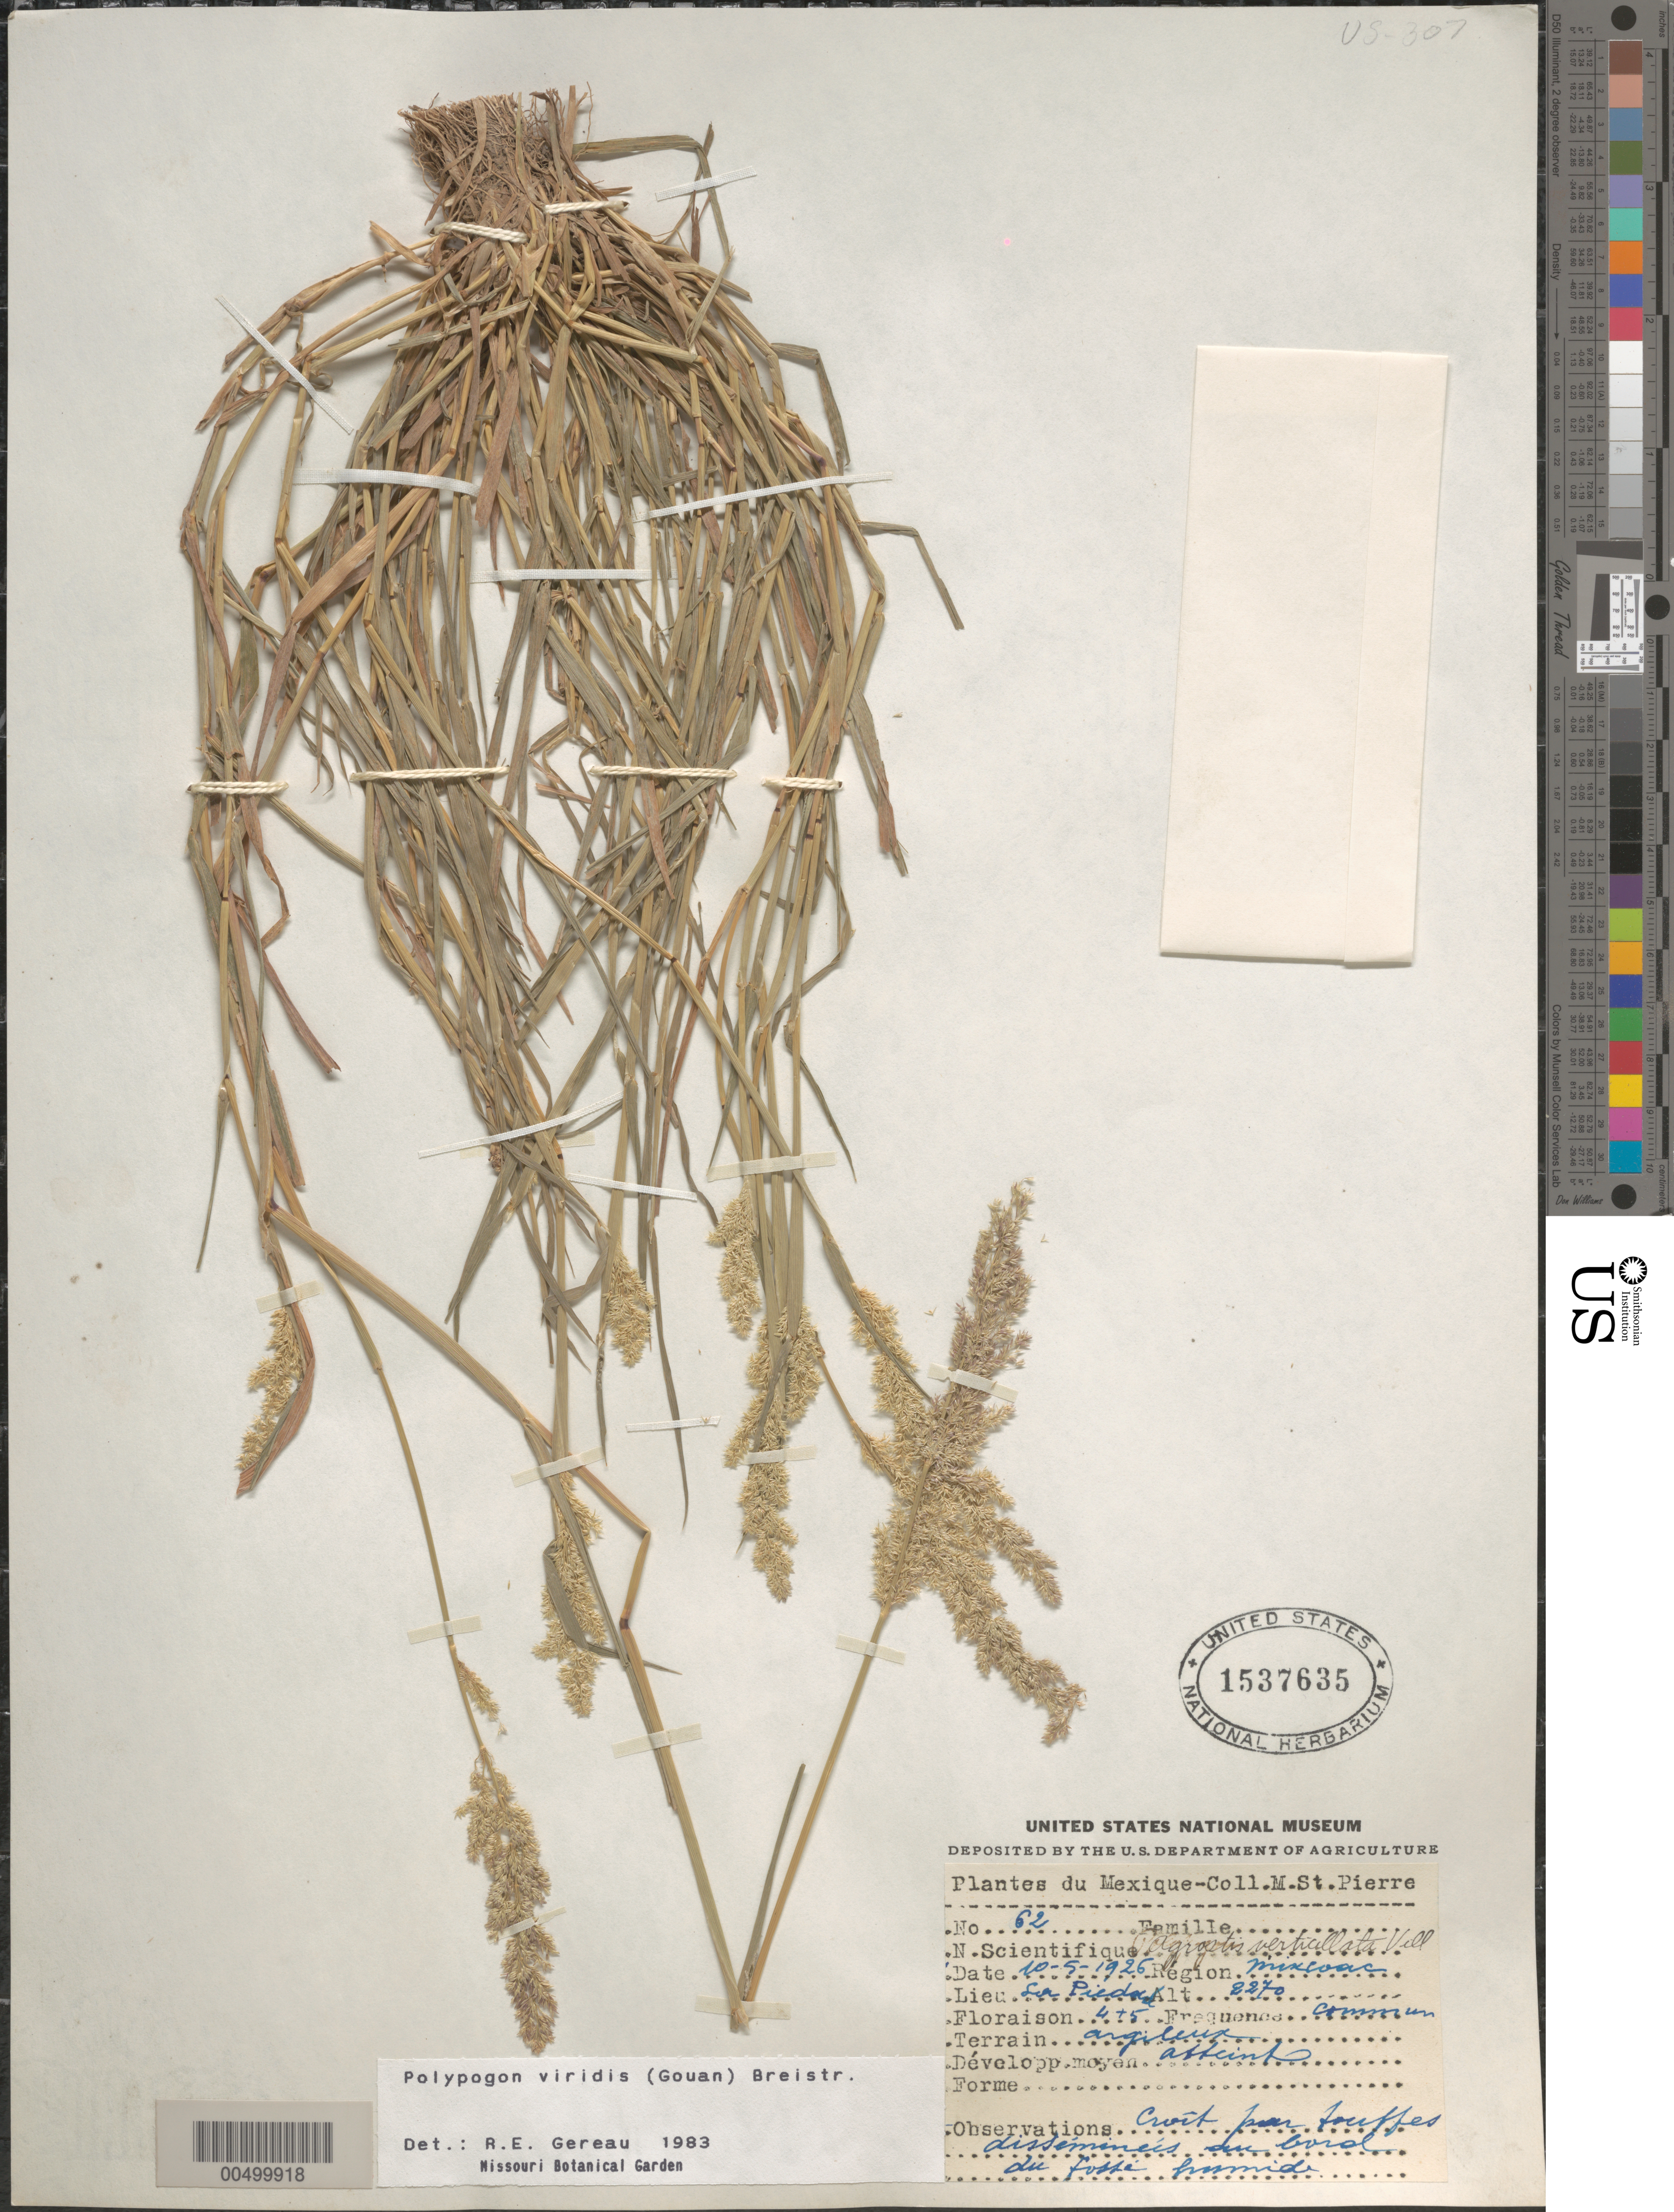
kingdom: Plantae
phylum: Tracheophyta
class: Liliopsida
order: Poales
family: Poaceae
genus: Polypogon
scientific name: Polypogon viridis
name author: (Gouan) Breistroffer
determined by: Gereau, R. E.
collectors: M. Saint-Pierre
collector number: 62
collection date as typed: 10 May 1926 or 5 Oct 1926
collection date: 1926-05-10 or 1926-10-05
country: Mexico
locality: Mixcoac, La Piedad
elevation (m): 2270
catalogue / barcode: US 1537635